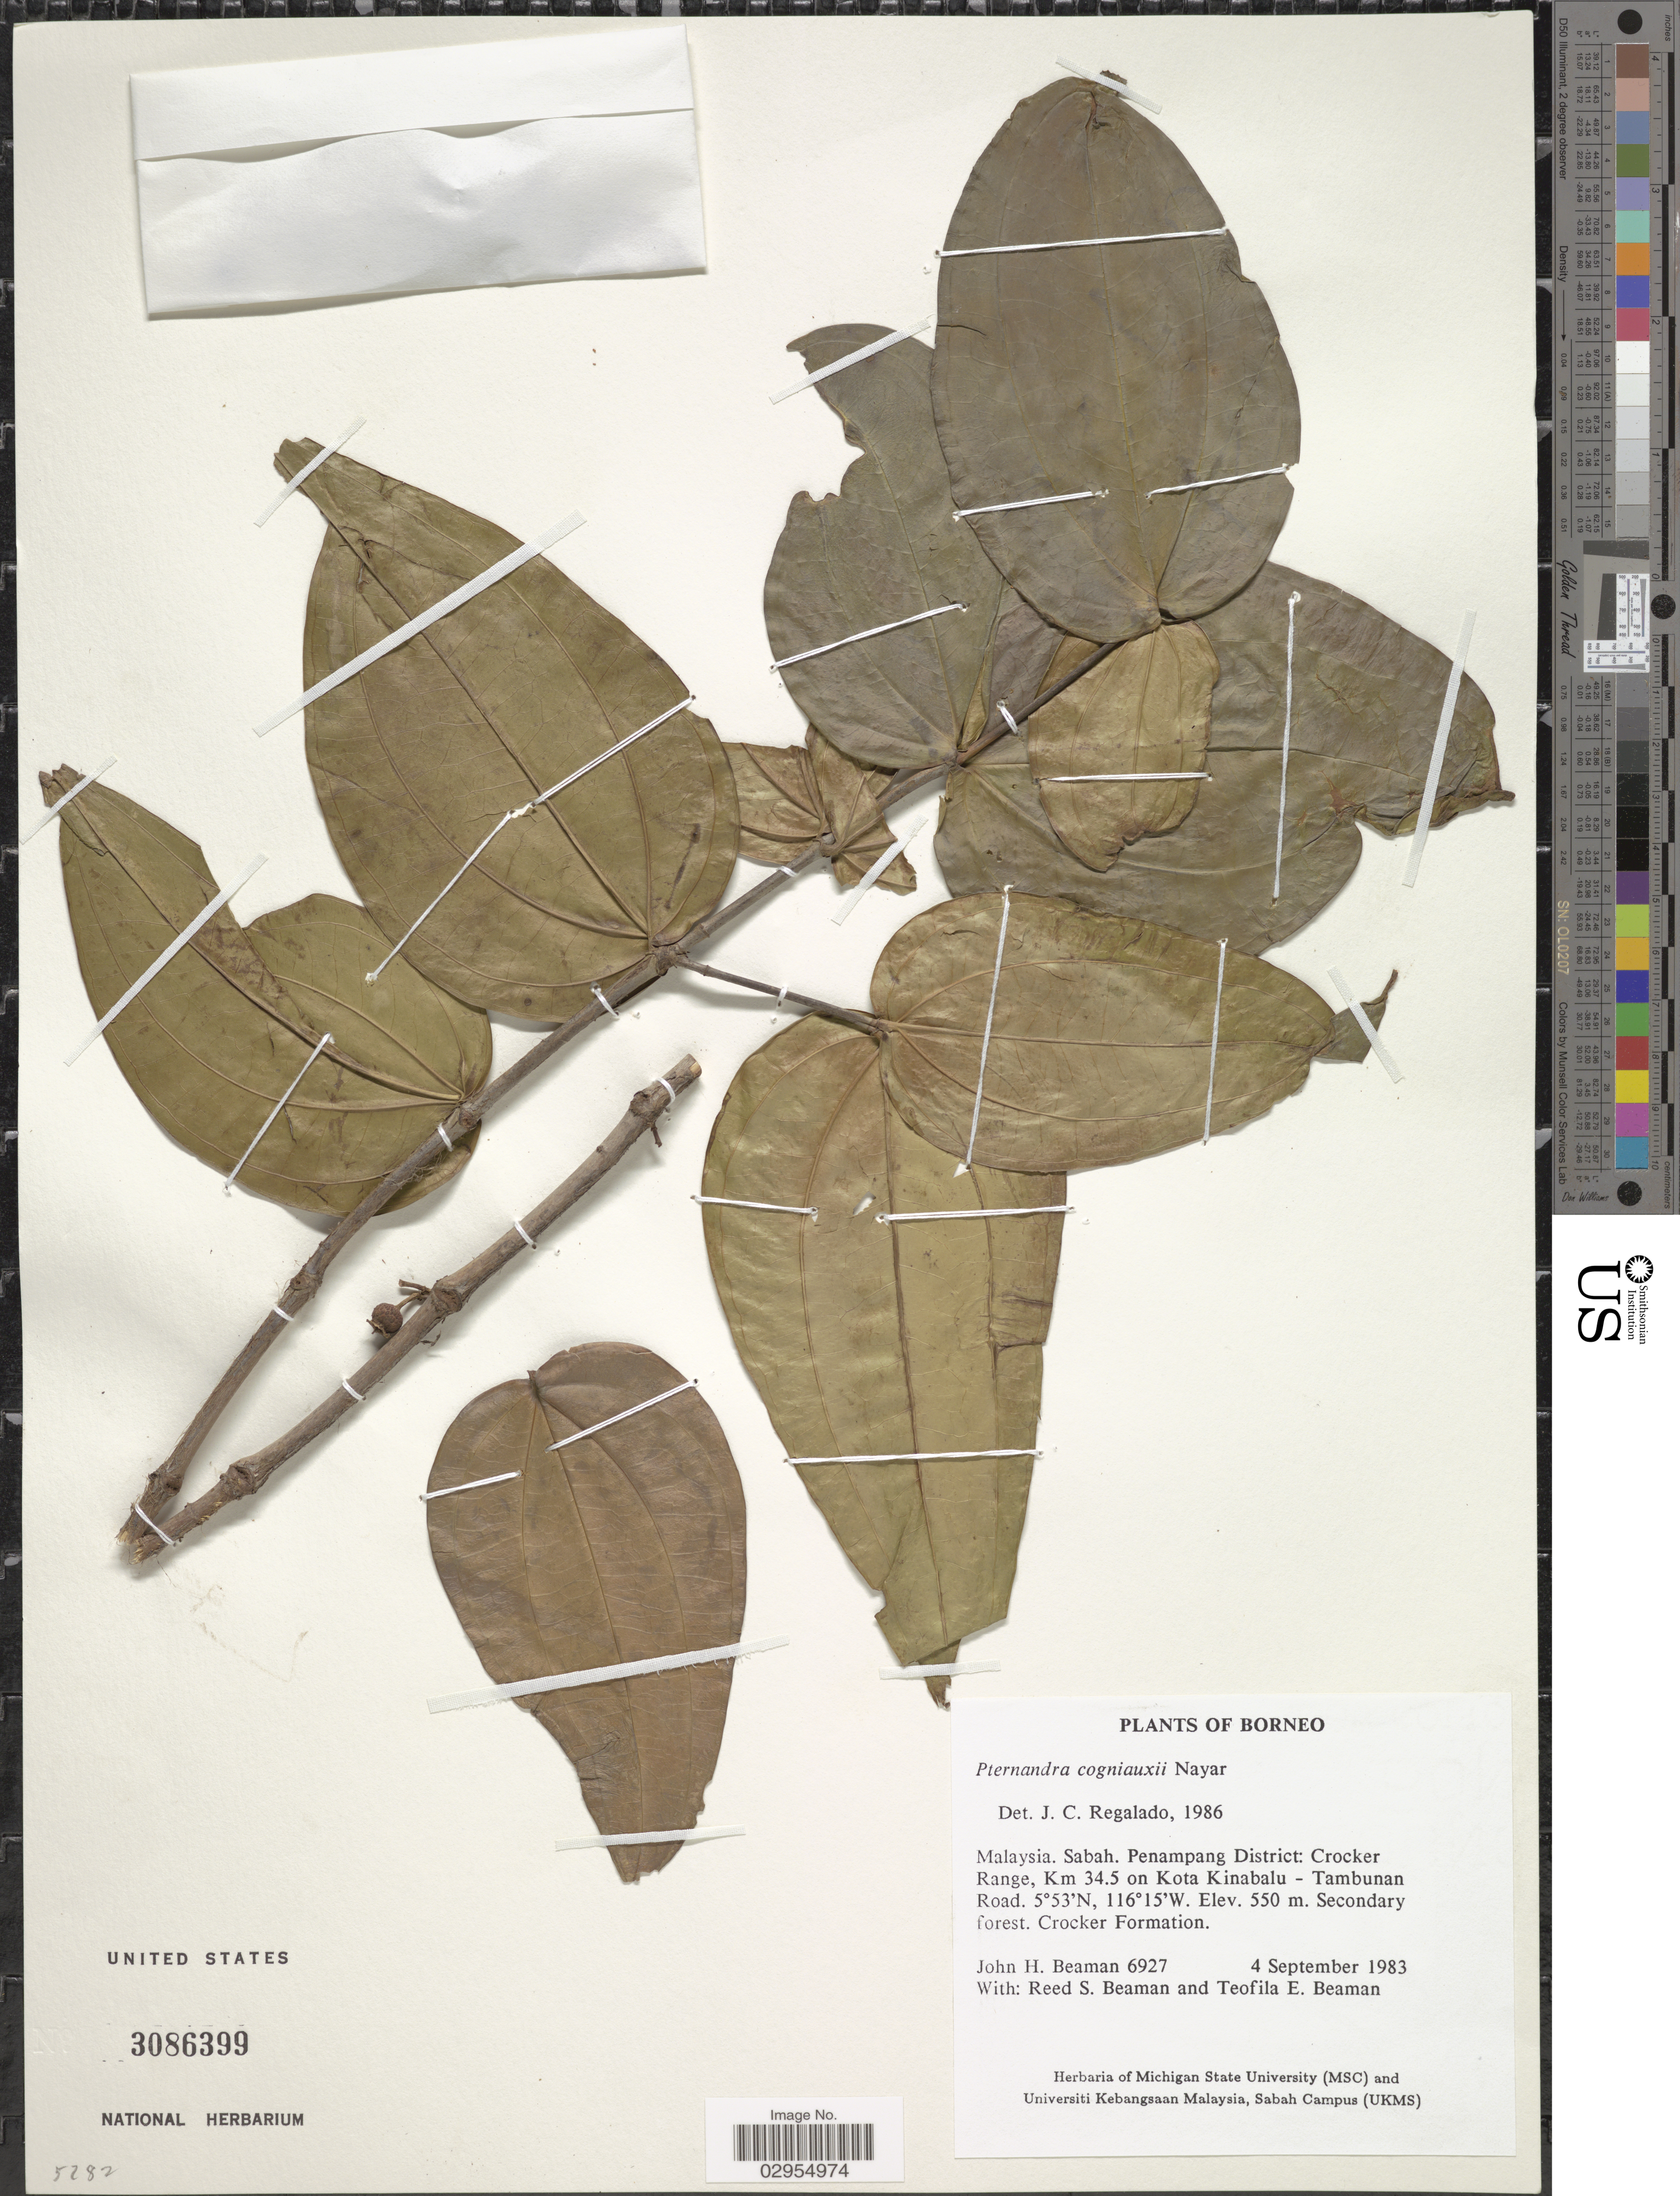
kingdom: Plantae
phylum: Tracheophyta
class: Magnoliopsida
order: Myrtales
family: Melastomataceae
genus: Pternandra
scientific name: Pternandra cogniauxii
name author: M.P. Nayar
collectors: J. H. Beaman, R. S. Beaman & T. E. Beaman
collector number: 6927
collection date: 1983-09-04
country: Malaysia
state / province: Sabah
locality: Borneo. Penampang District: Crocker Range, Km 34.5 on Kota Kinabalu - Tambunan Road.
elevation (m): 550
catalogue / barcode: US 3086399